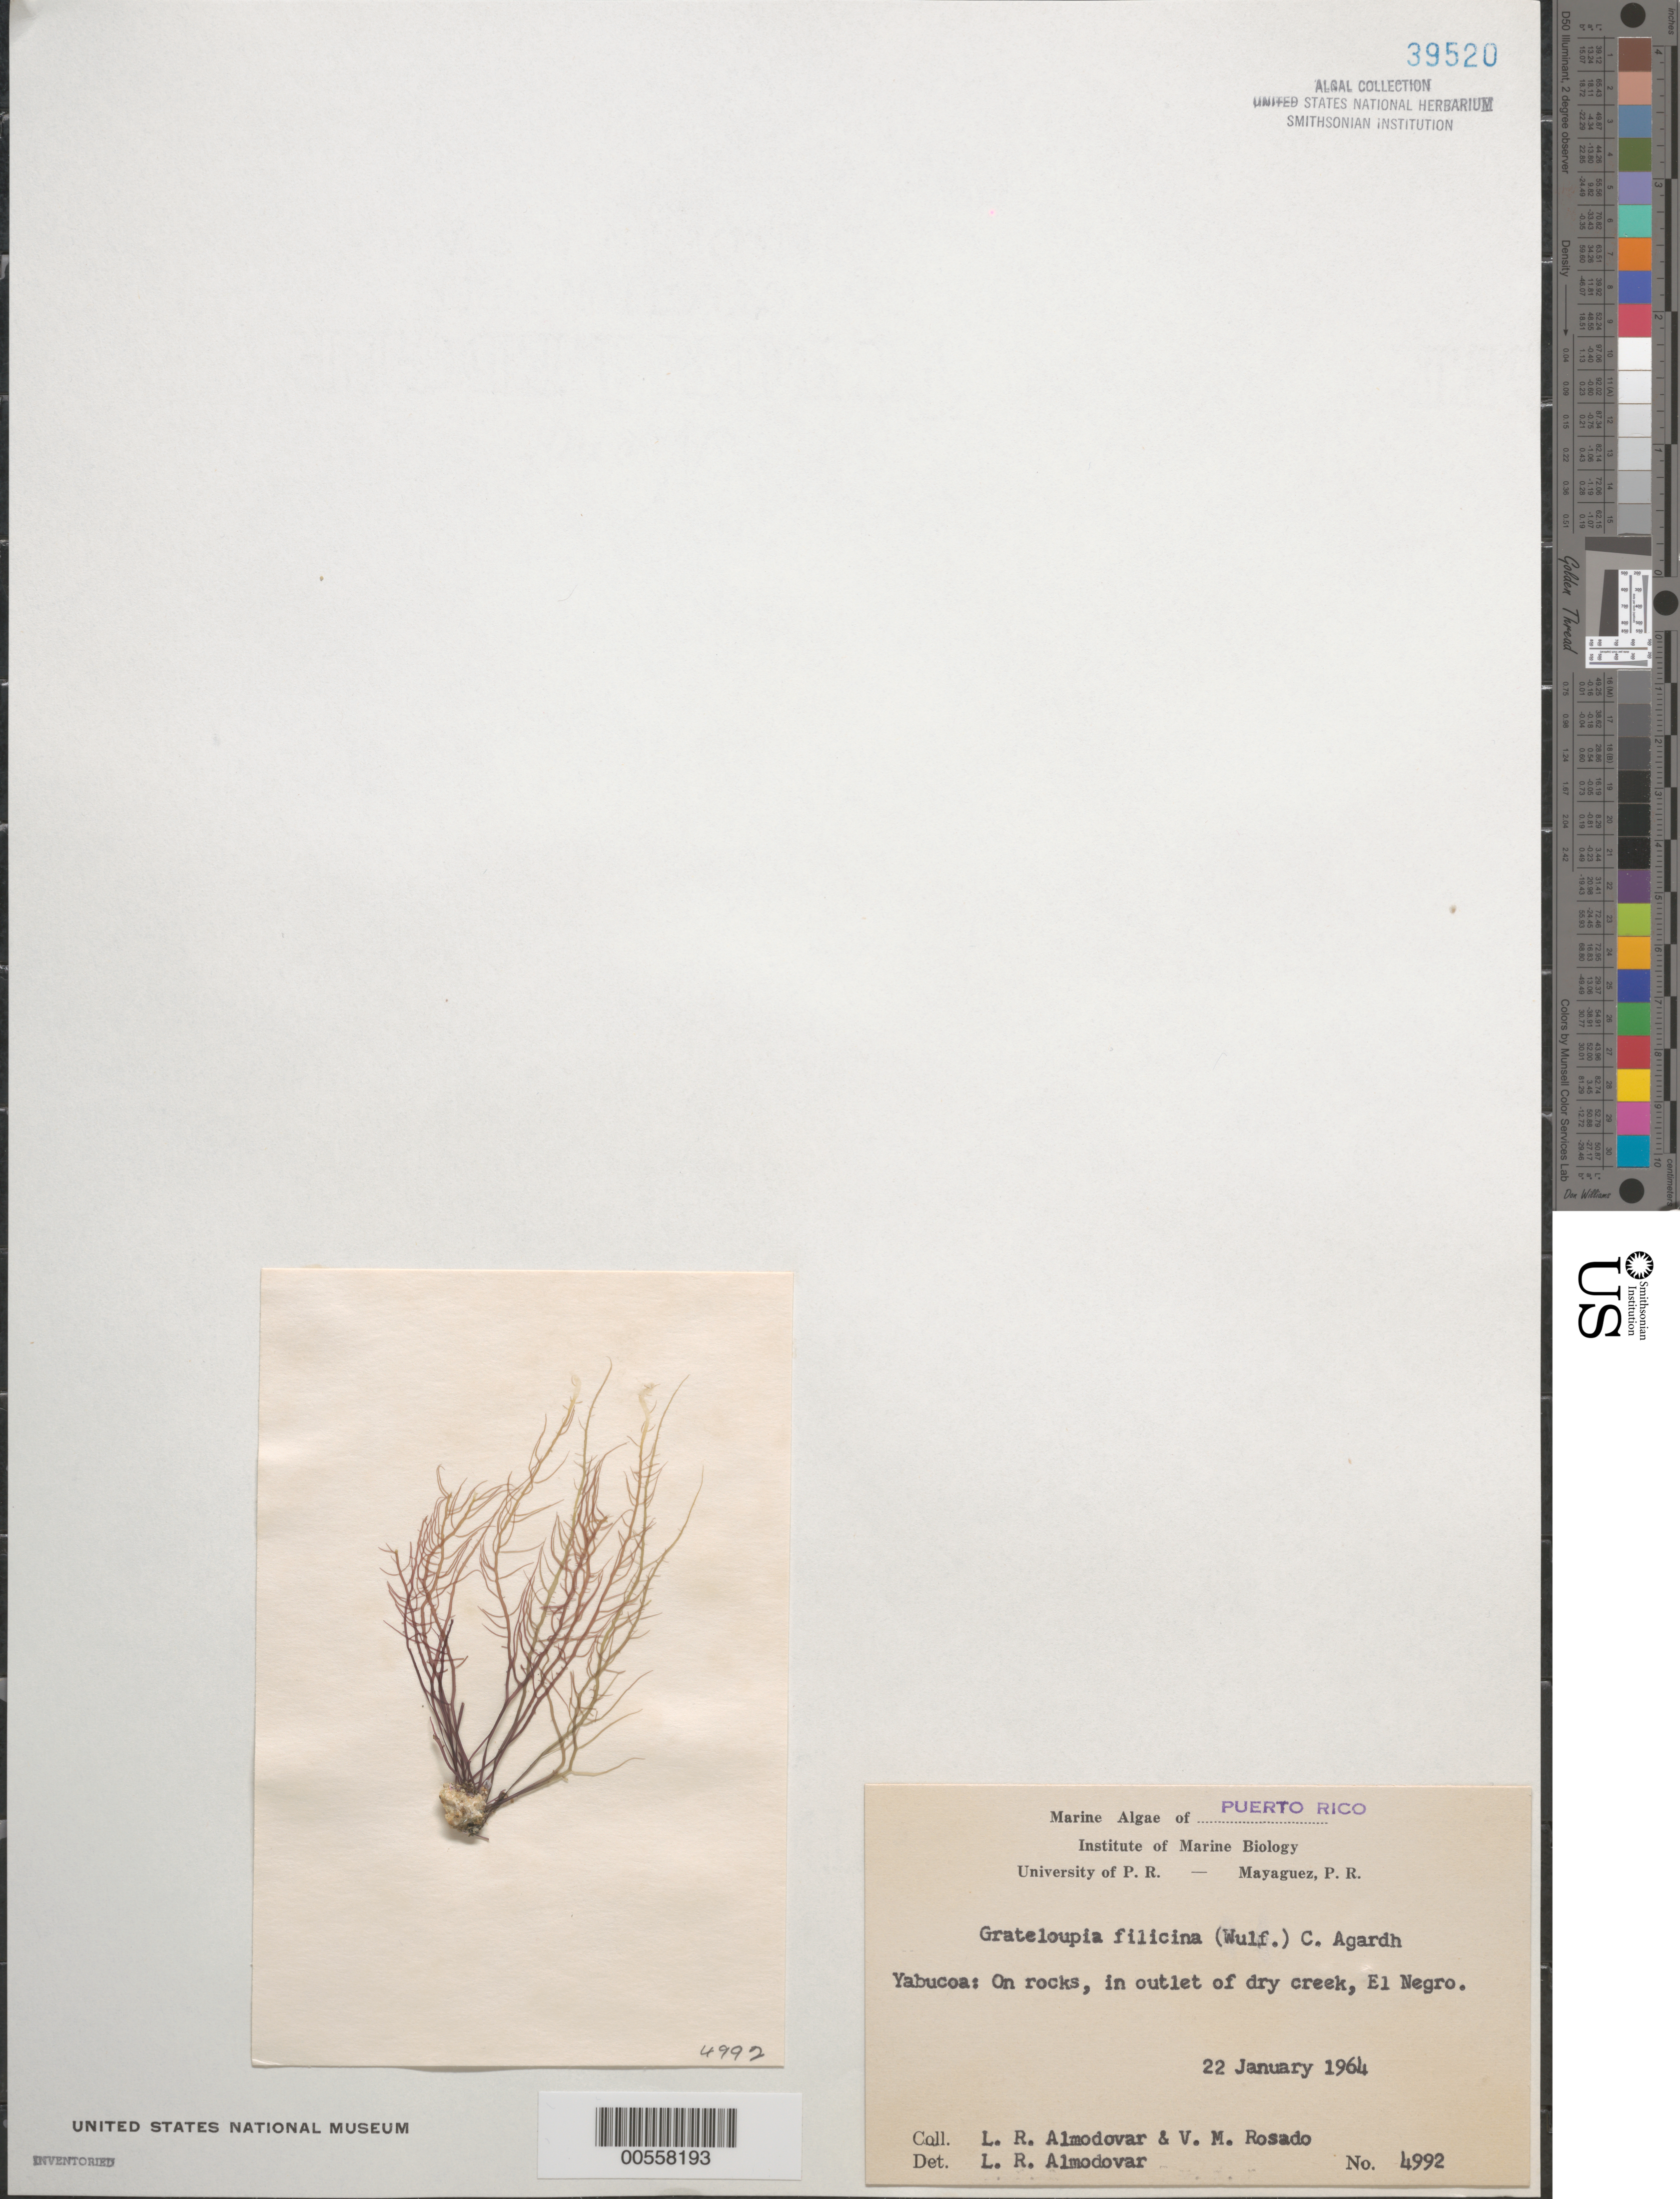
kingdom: Plantae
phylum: Rhodophyta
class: Florideophyceae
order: Halymeniales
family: Halymeniaceae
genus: Grateloupia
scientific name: Grateloupia filicina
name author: (J.V.Lamouroux) C. Agardh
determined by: Almodovar, L. R.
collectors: L. Almodovar & V. Rosado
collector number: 4992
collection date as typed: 22 Jan 1964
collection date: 1964-01-22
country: Puerto Rico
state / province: Yabucoa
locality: El Negro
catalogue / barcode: US 39520